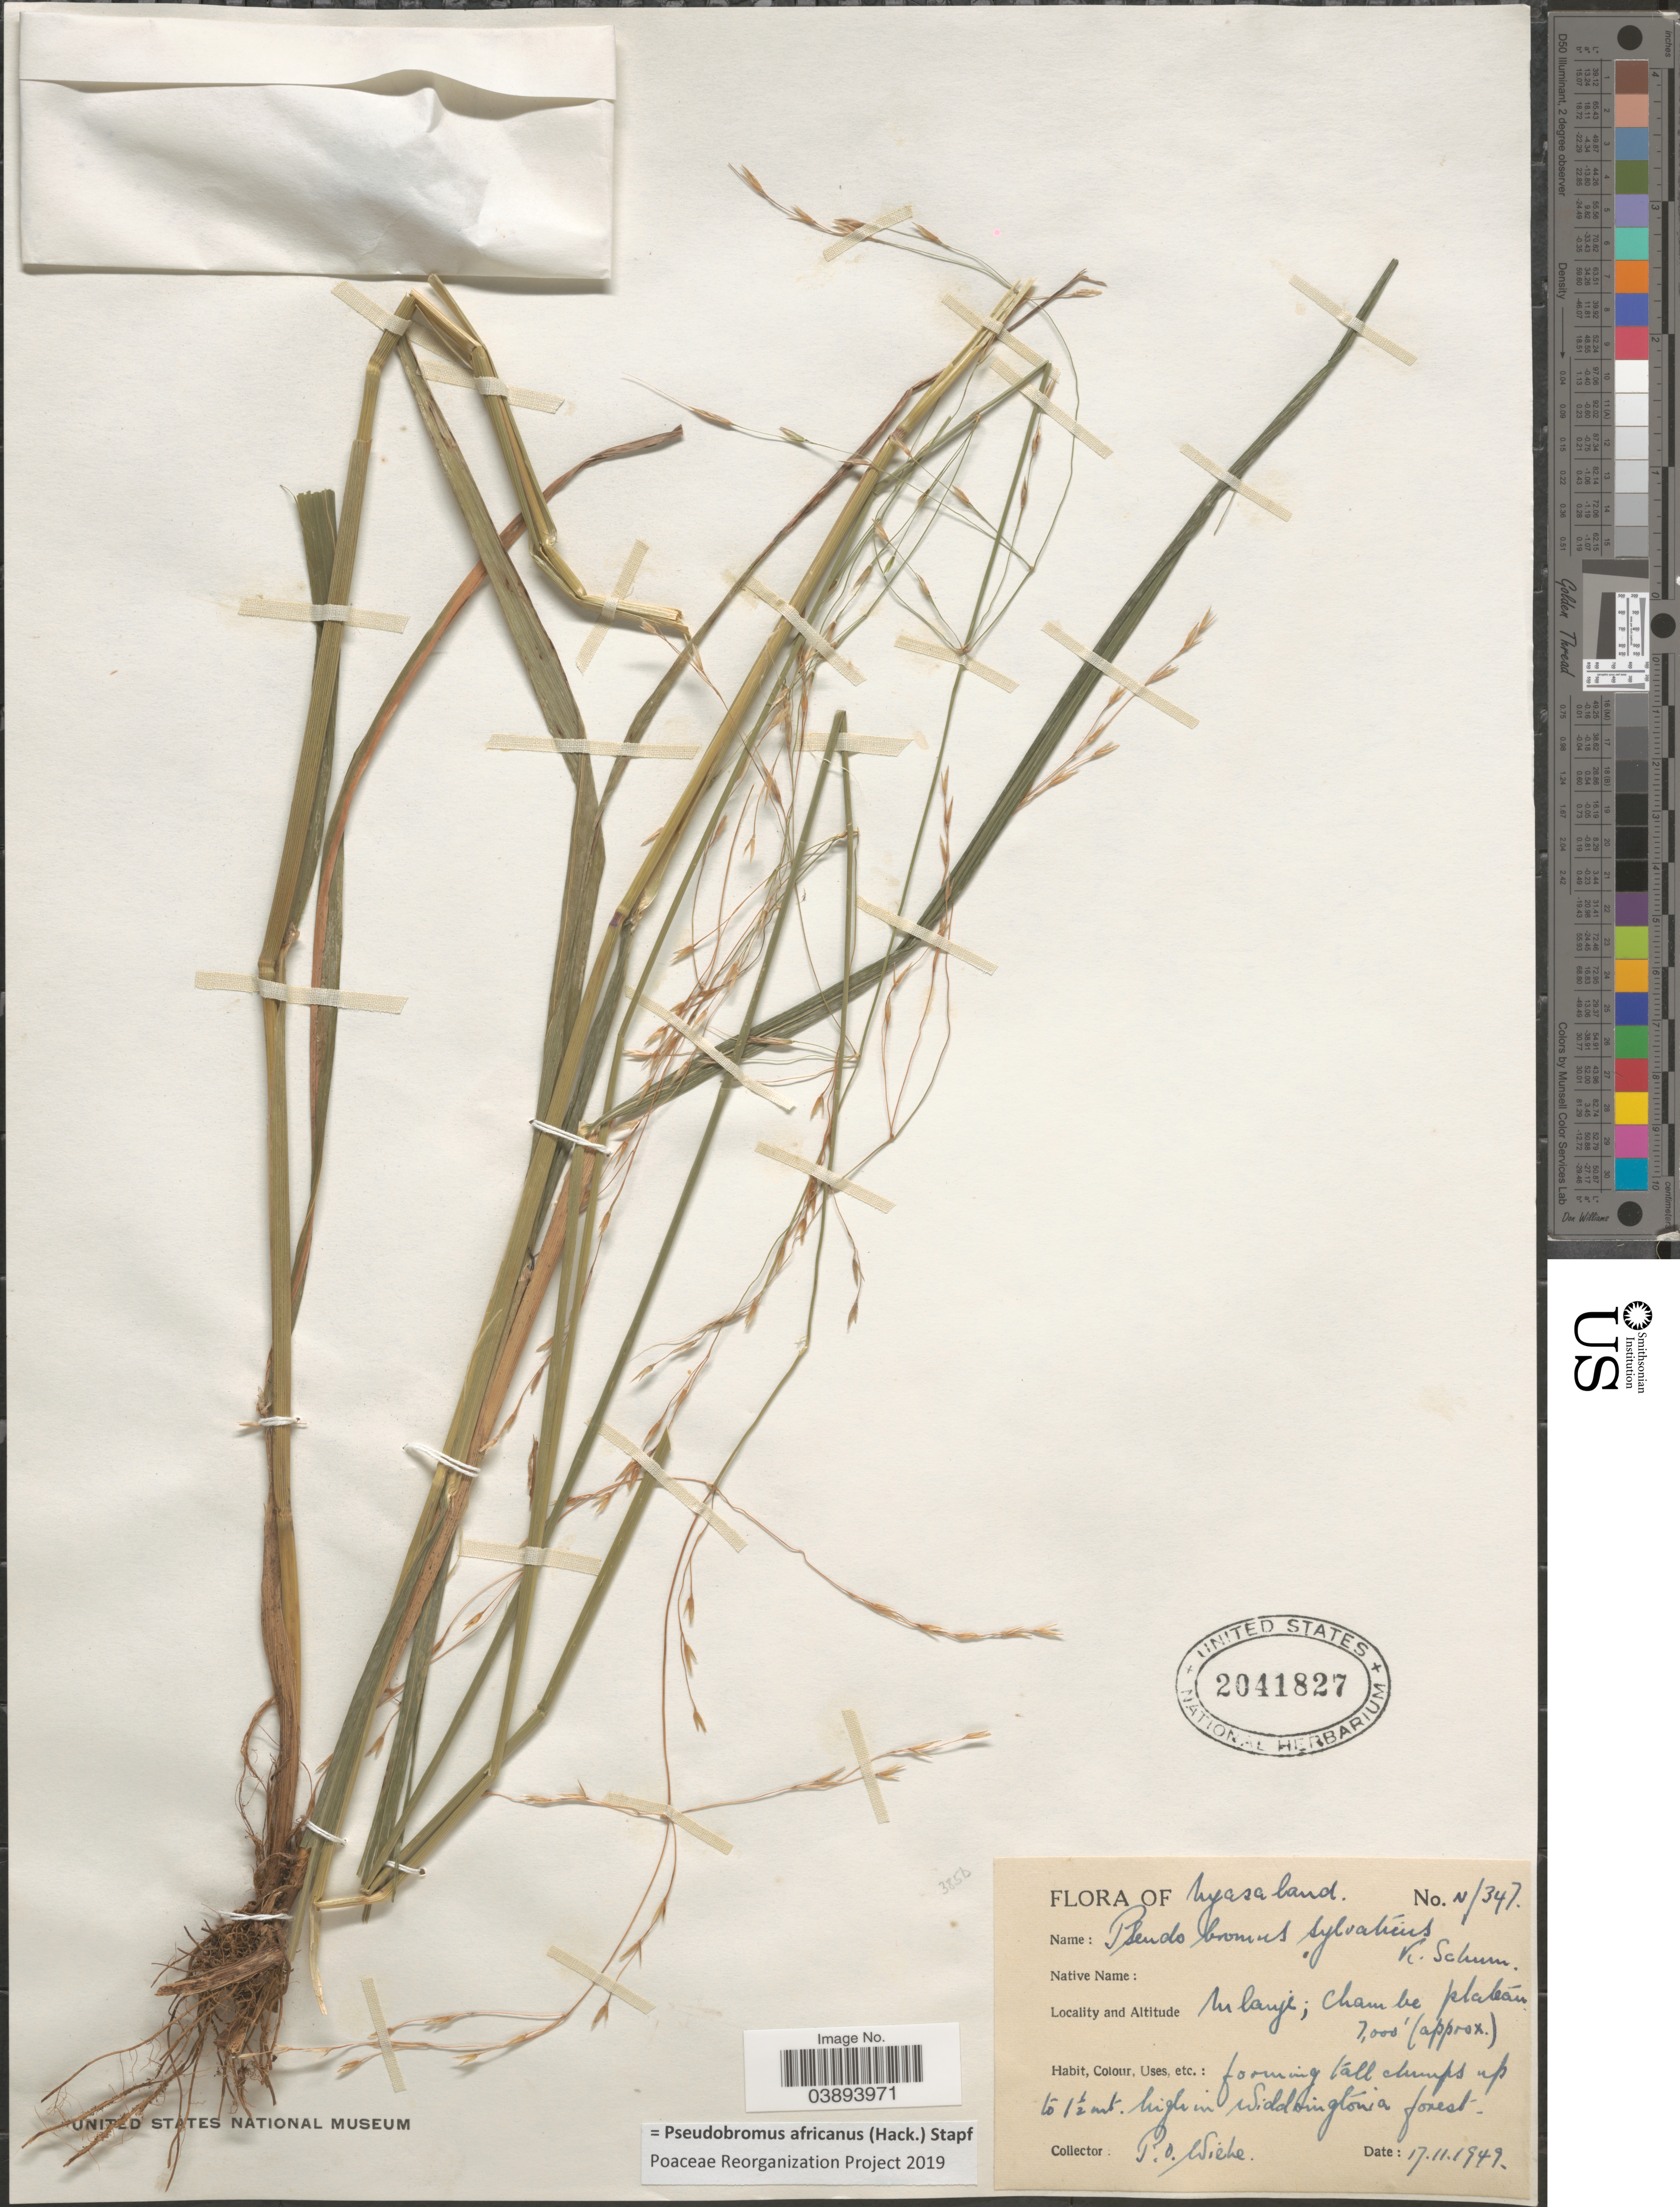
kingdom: Plantae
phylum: Tracheophyta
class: Liliopsida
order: Poales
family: Poaceae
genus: Pseudobromus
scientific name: Pseudobromus africanus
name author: (Hack.) Stapf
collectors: P. Wiehe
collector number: N347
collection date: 1949-11-17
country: Malawi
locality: Nyasaland. Mlanje, Chambe plateau.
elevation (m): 2134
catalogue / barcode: US 2041827